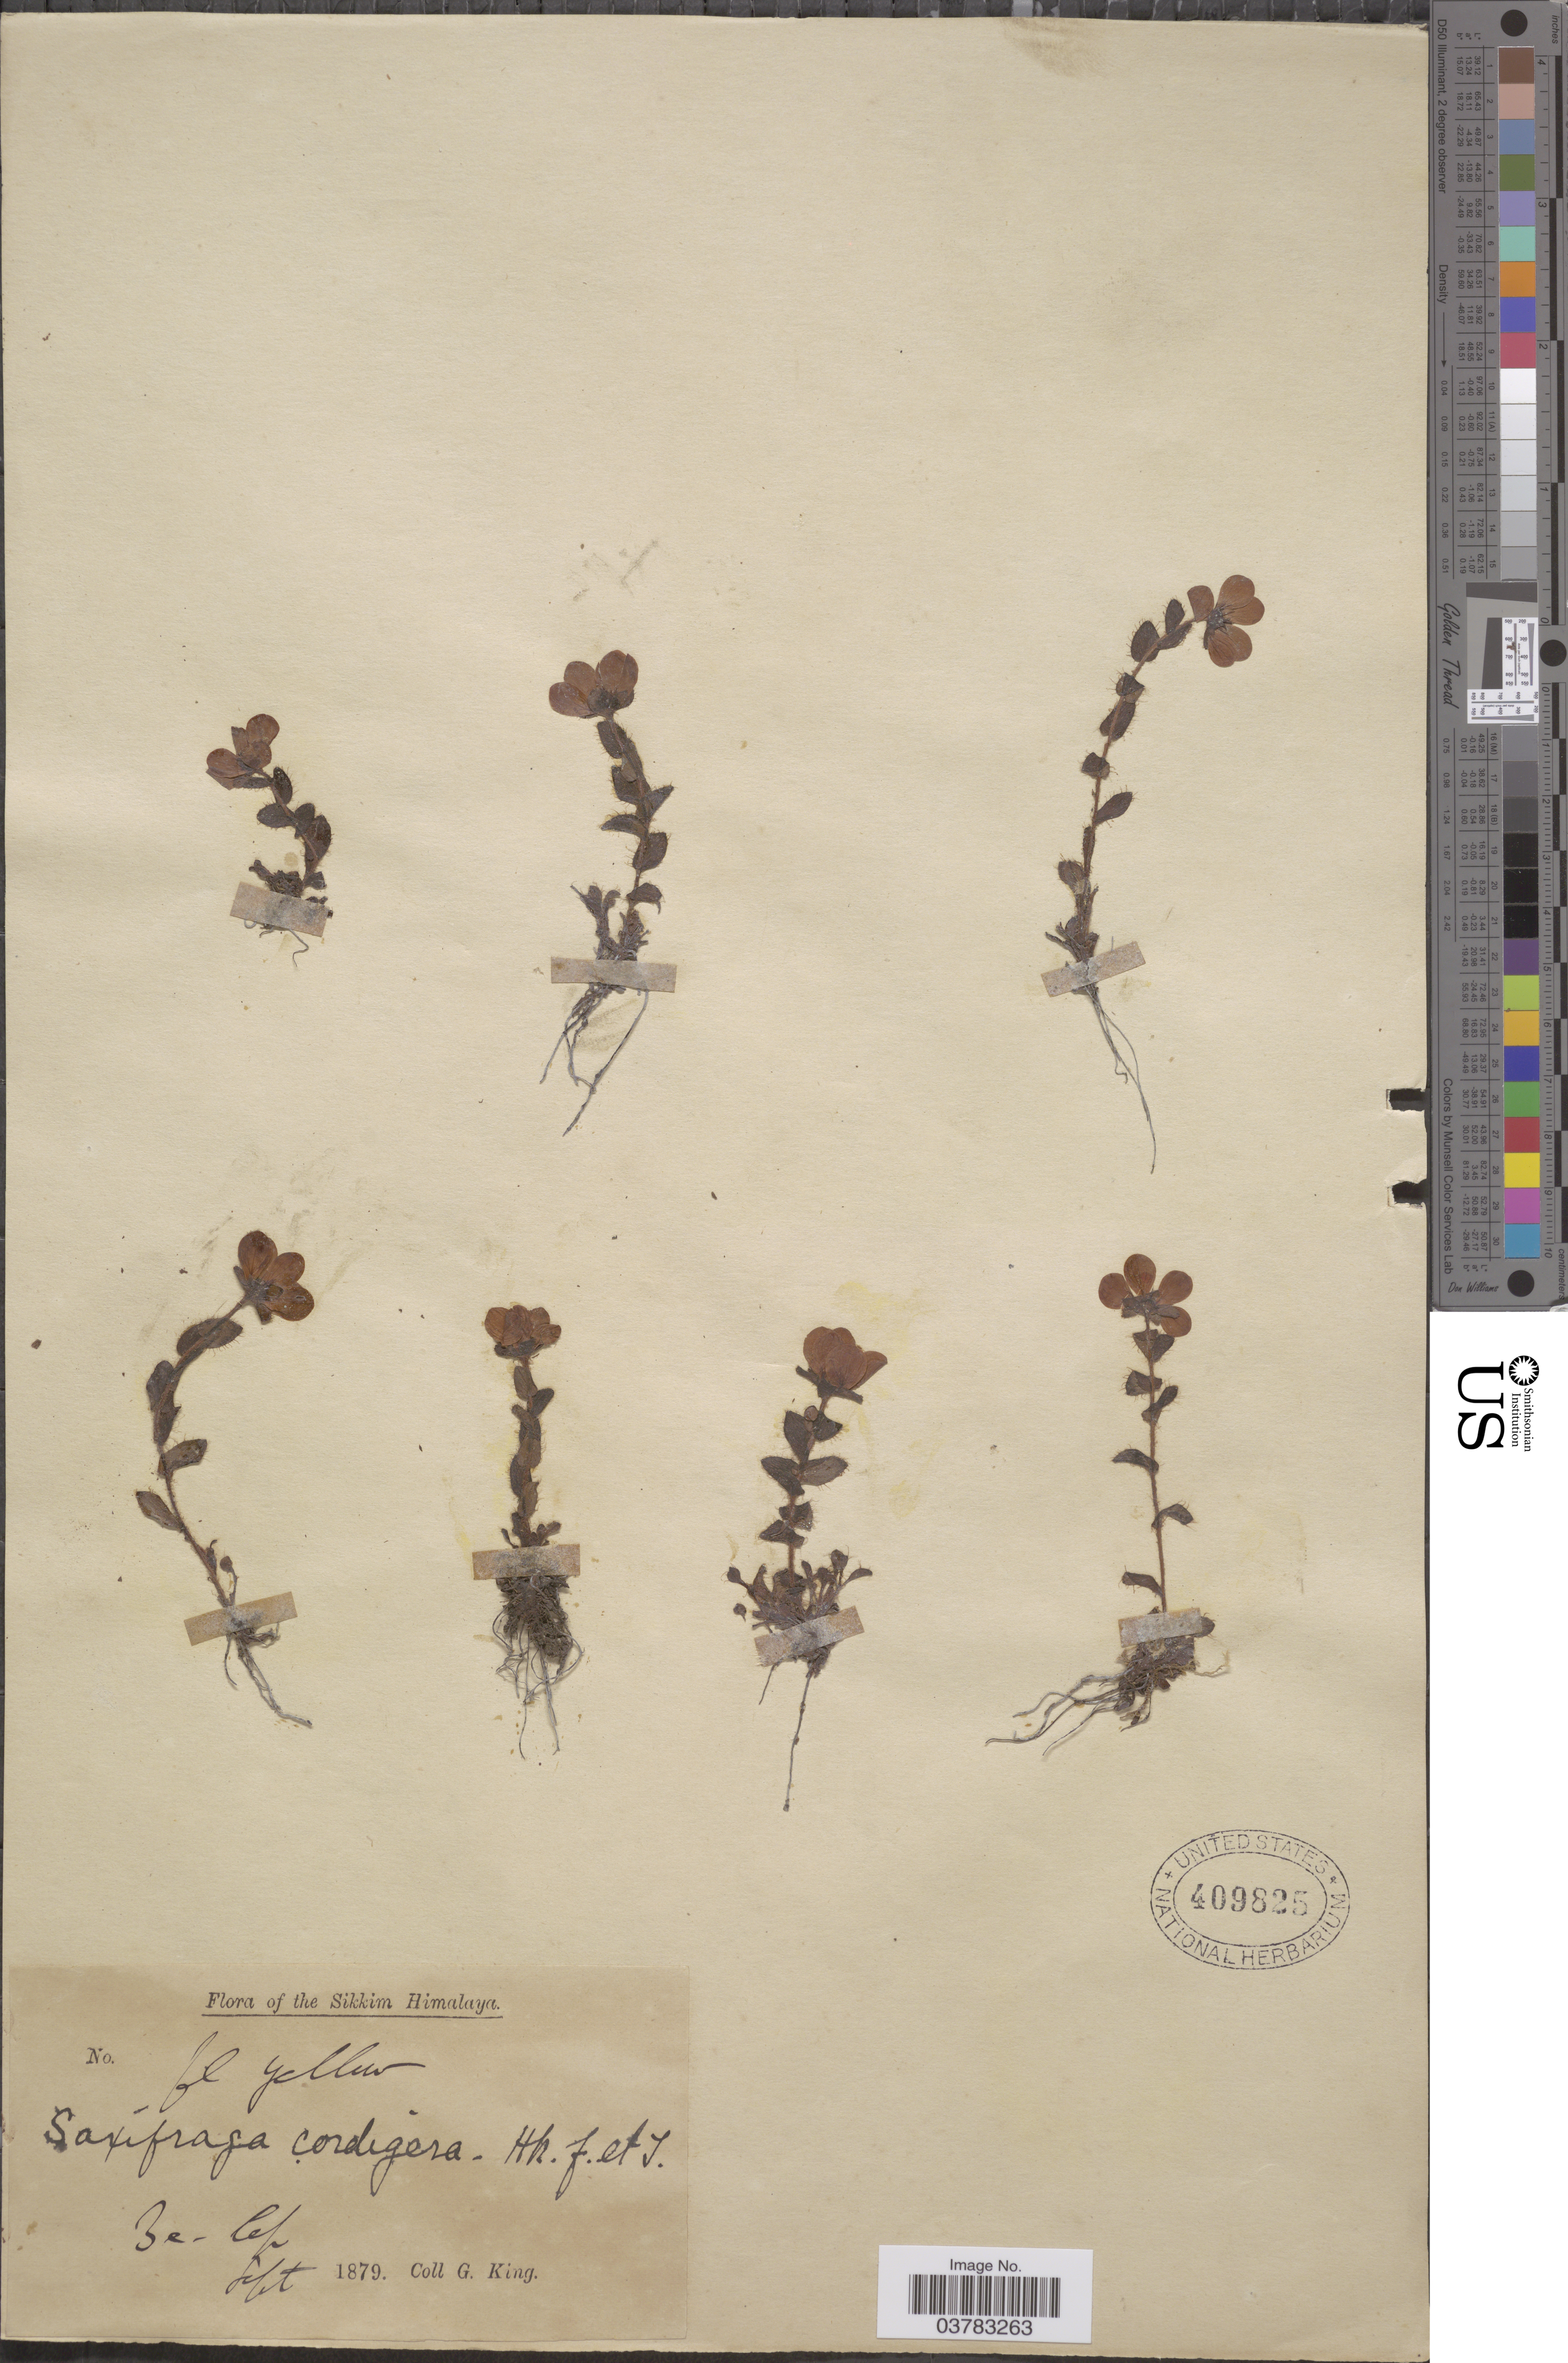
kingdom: Plantae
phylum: Tracheophyta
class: Magnoliopsida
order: Saxifragales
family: Saxifragaceae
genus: Saxifraga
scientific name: Saxifraga cordigera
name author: Hook. f. & Thomson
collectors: G. King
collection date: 1879-09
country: India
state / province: Sikkim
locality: Sikkim Himalaya.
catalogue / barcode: US 409825